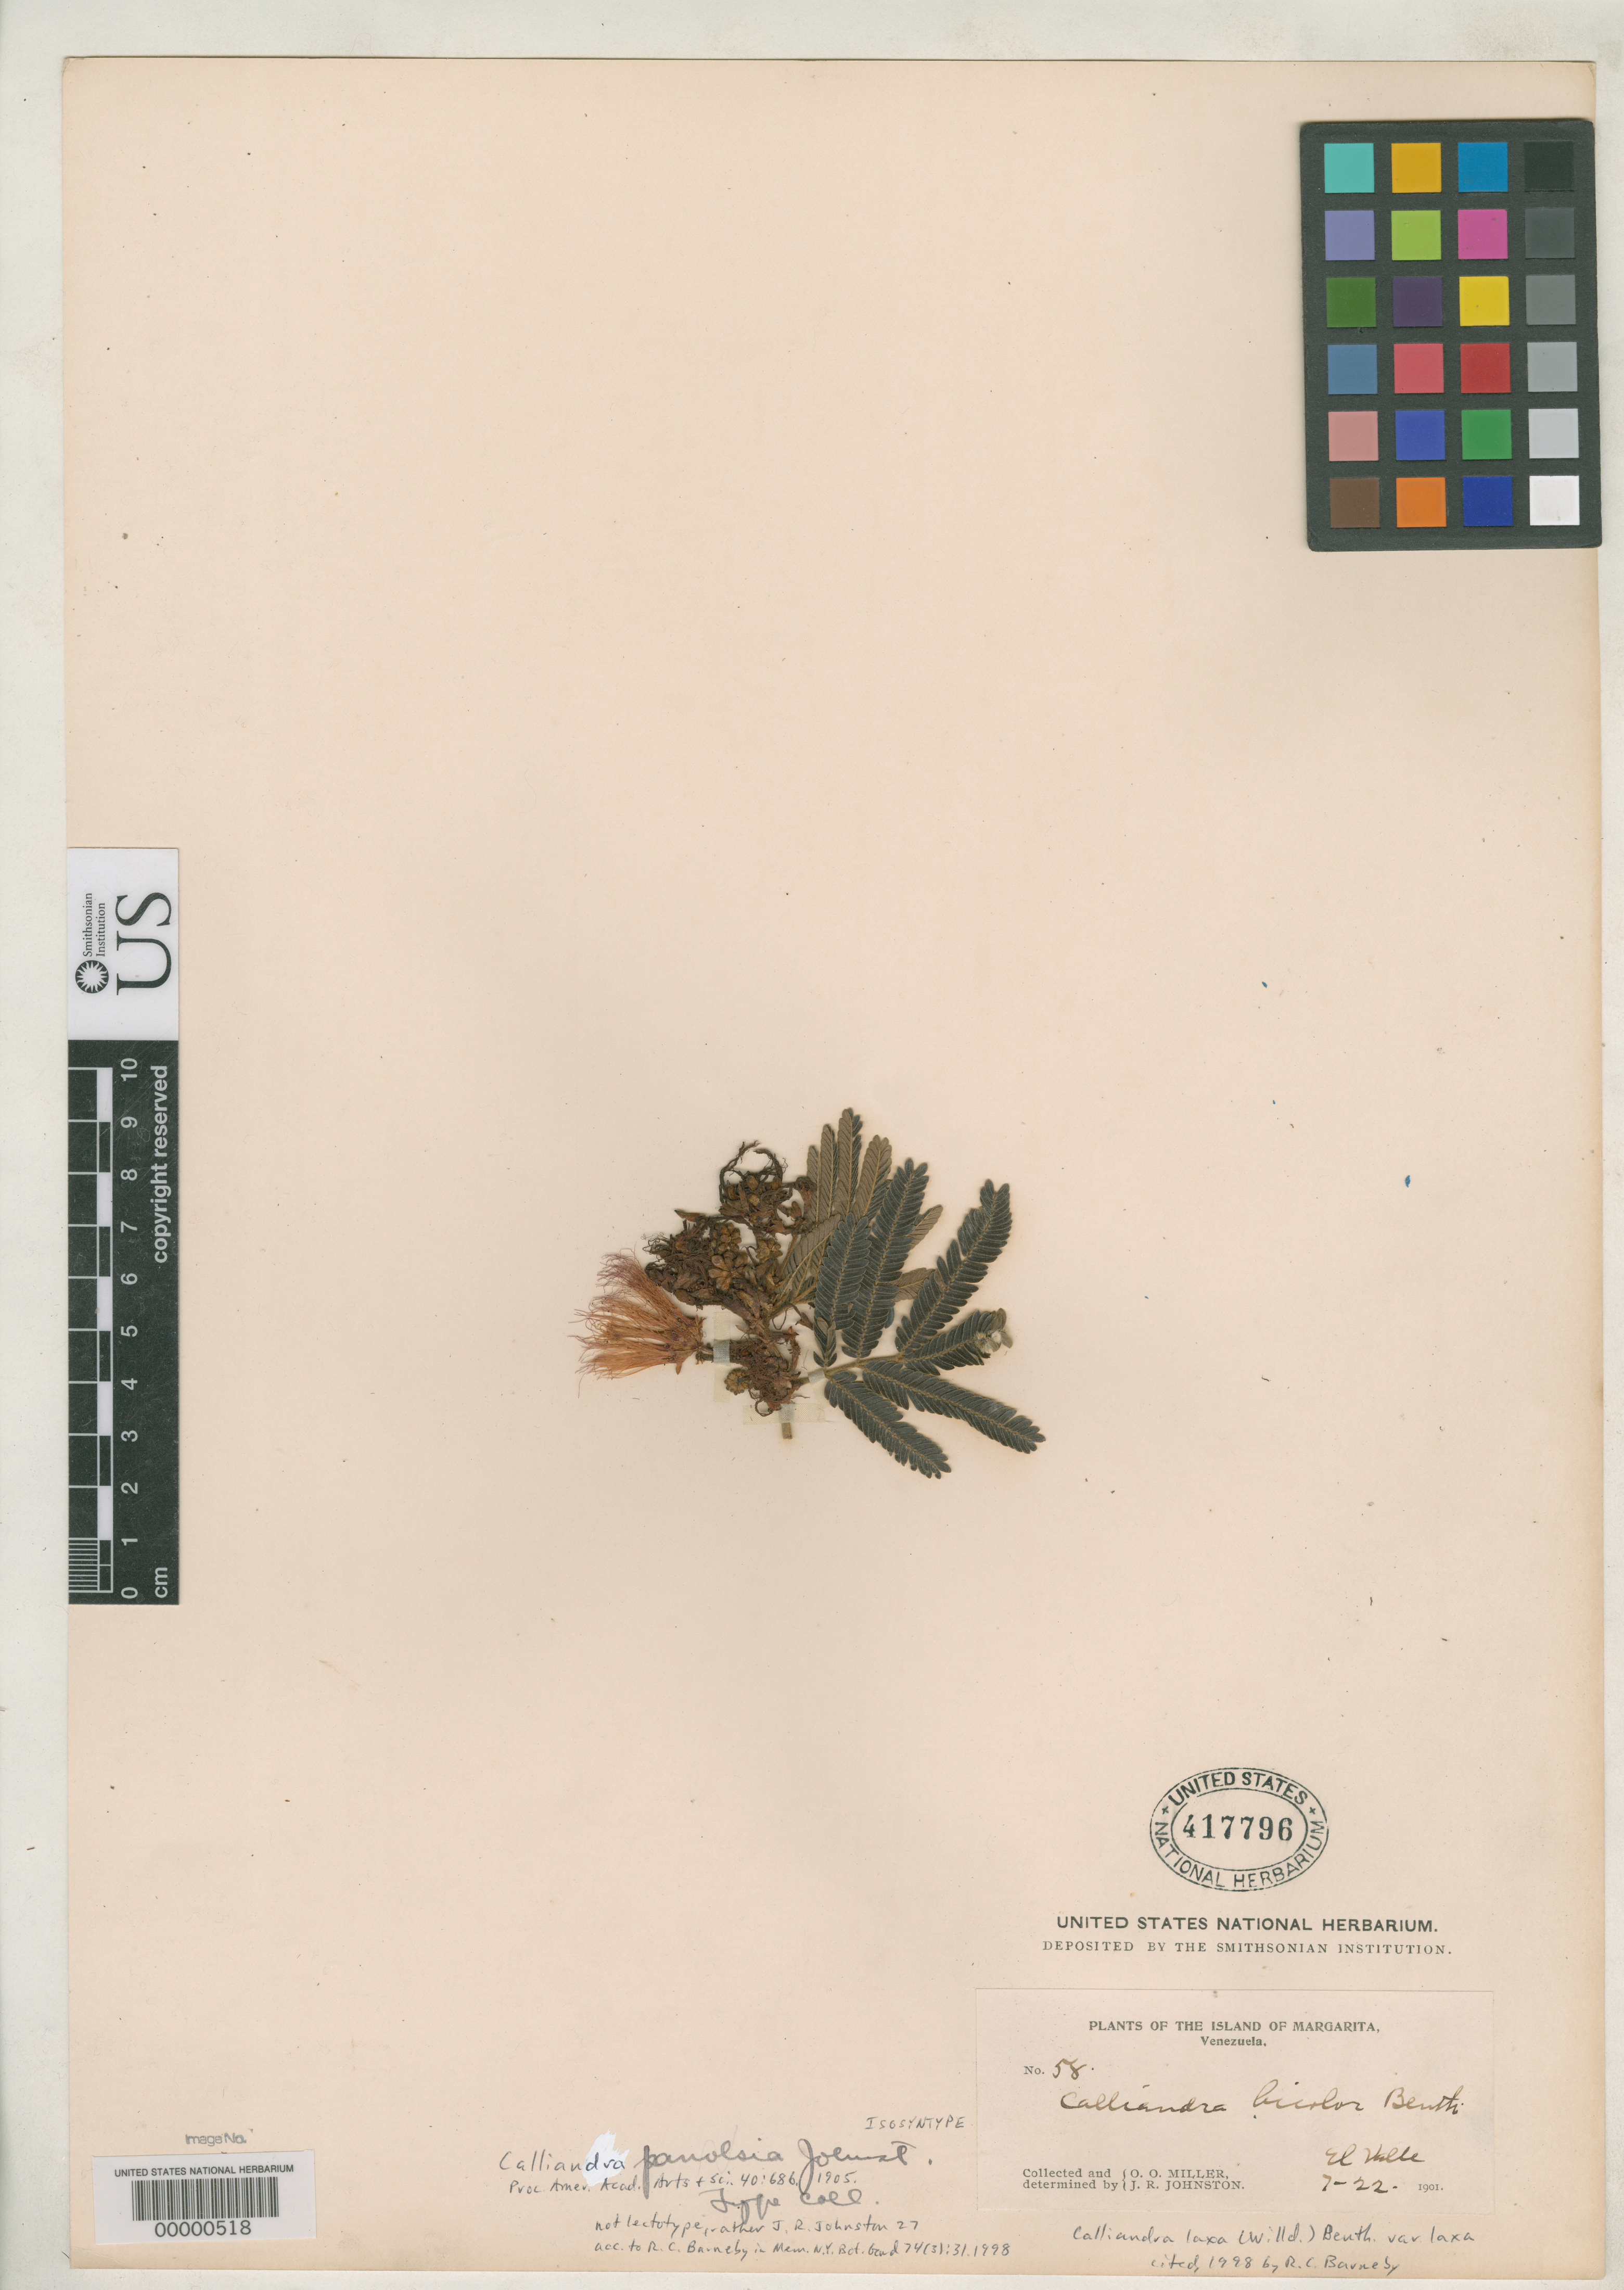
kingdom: Plantae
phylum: Tracheophyta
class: Magnoliopsida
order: Fabales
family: Fabaceae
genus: Calliandra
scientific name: Calliandra panlosia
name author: J.R. Johnst.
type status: Isosyntype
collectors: O. O. Miller & J. Johnston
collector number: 58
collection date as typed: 22 Jul 1901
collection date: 1901-07-22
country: Venezuela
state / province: Nueva Esparta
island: Margarita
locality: Ell Valle.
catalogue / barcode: US 417796